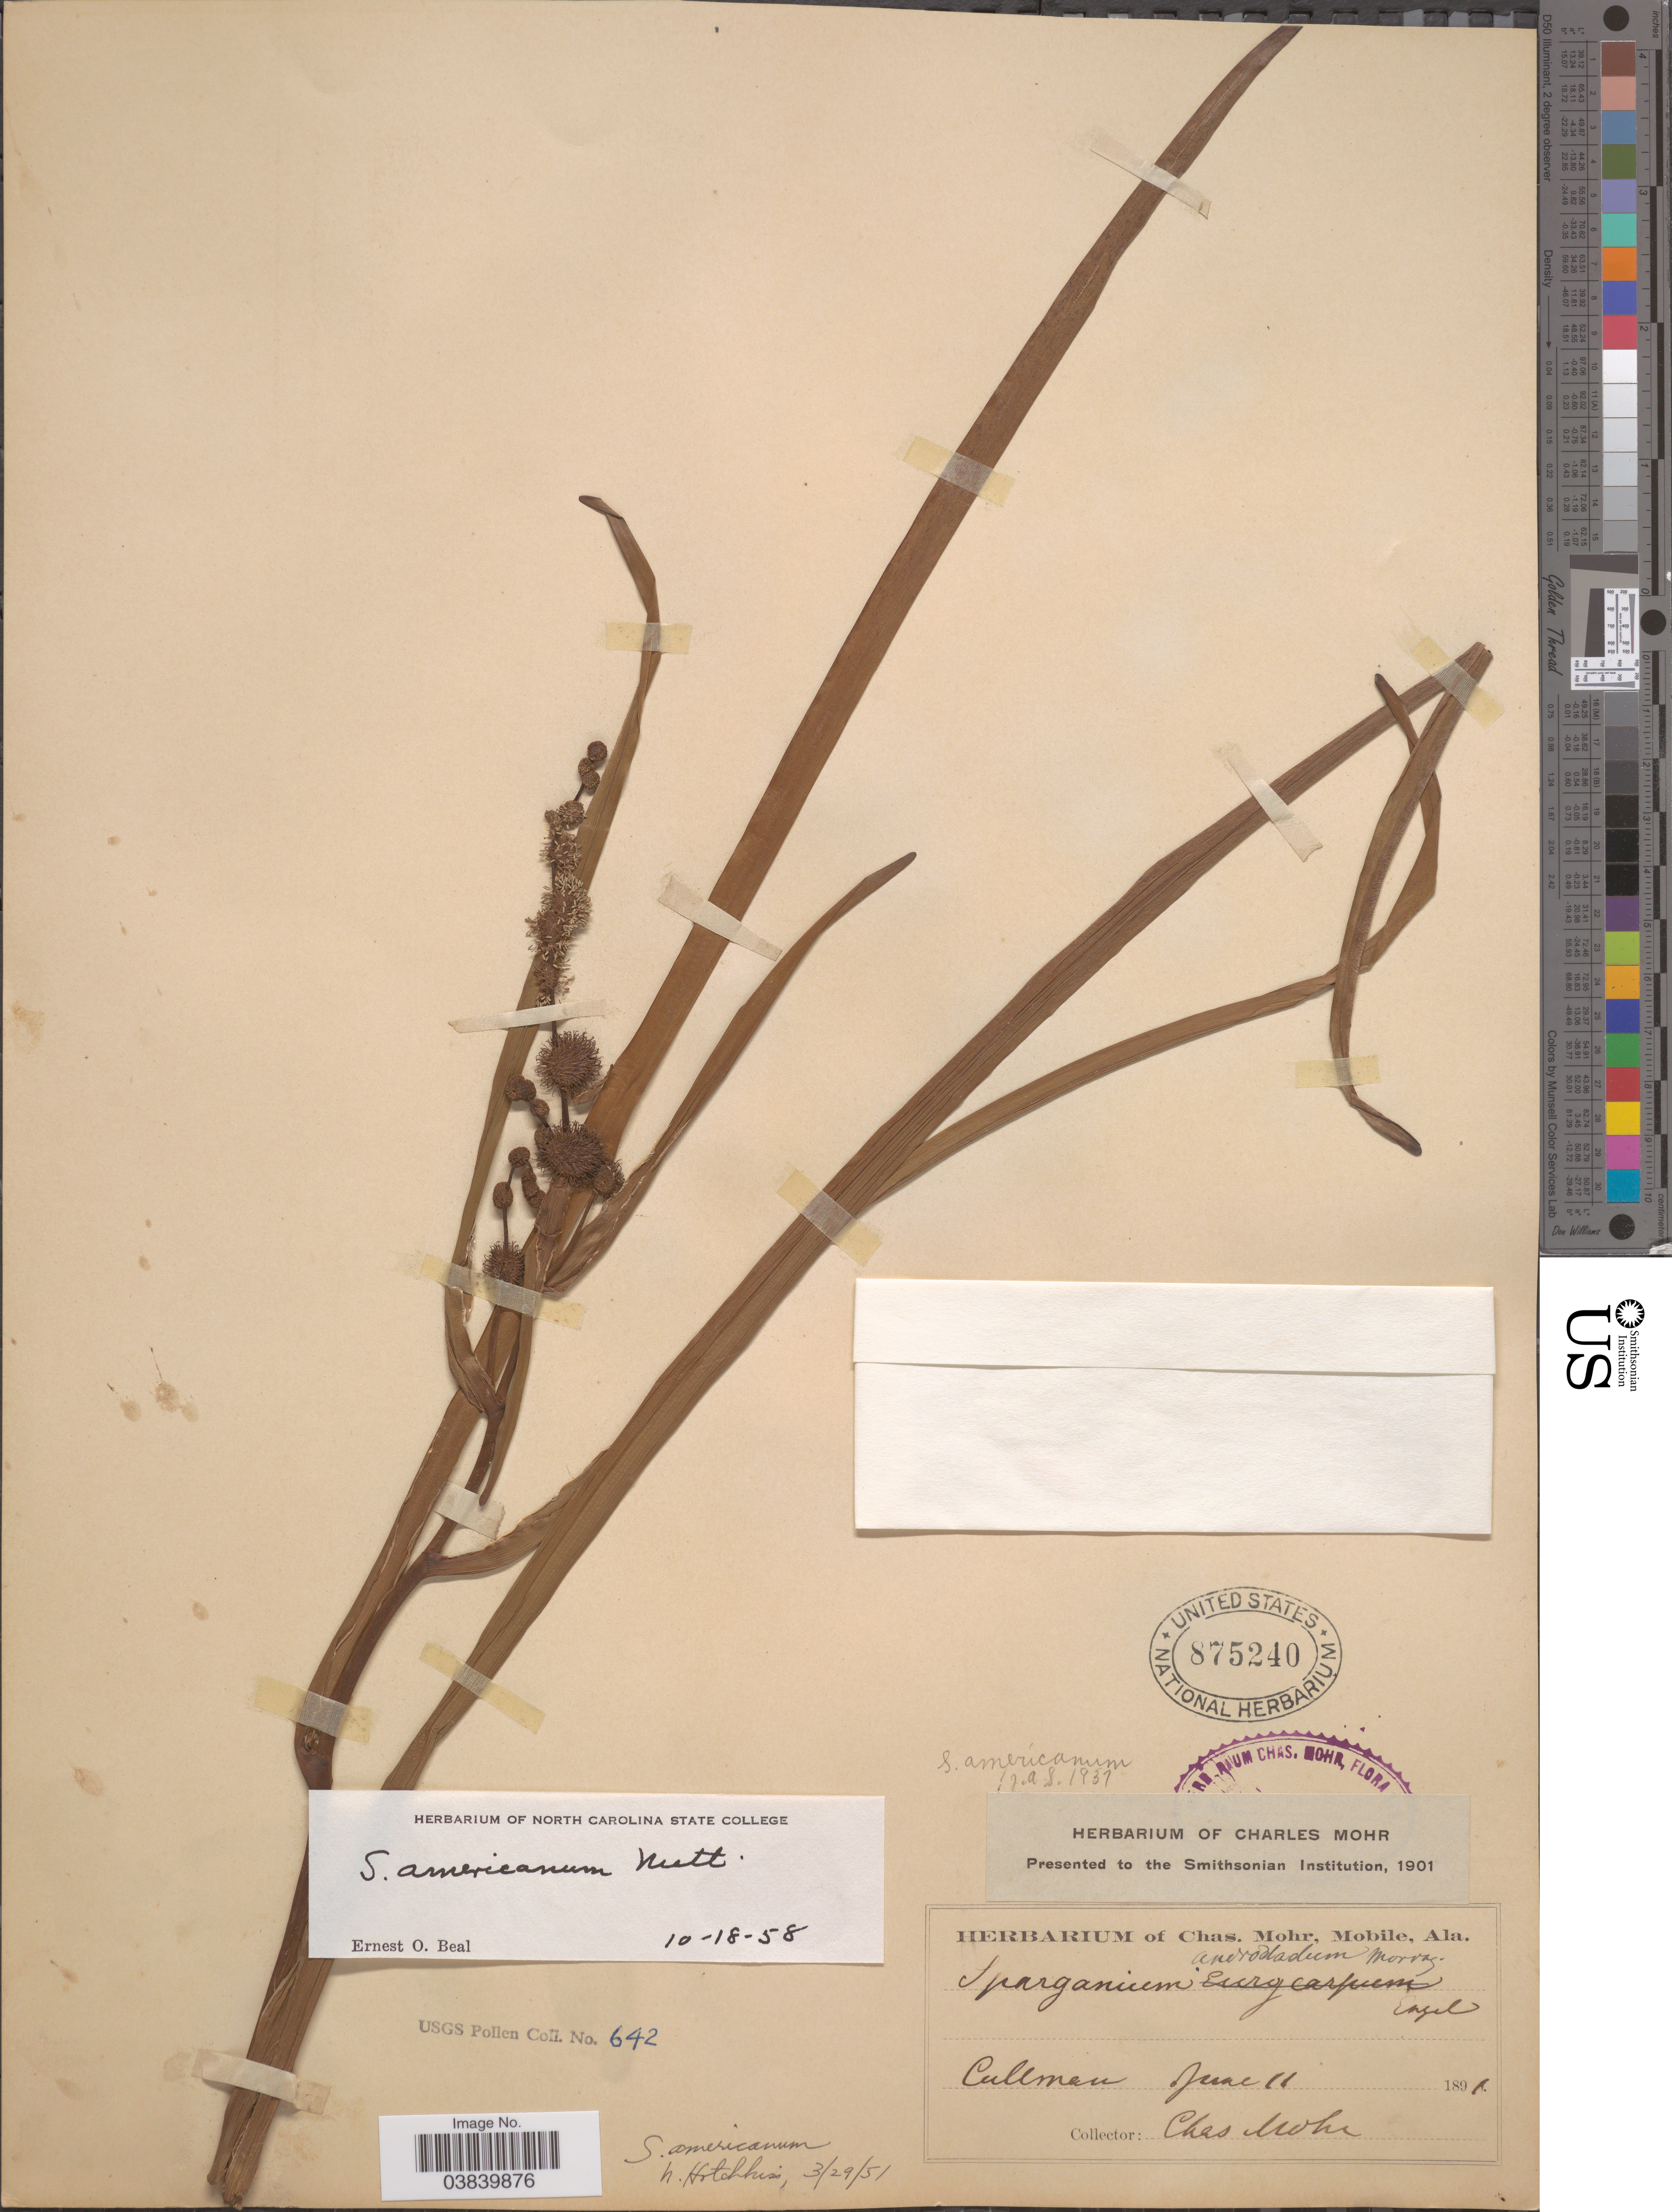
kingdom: Plantae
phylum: Tracheophyta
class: Liliopsida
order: Poales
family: Typhaceae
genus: Sparganium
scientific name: Sparganium americanum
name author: Nutt.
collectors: Mohr, C. T. (herbarium)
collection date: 1891-06-11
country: United States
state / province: Alabama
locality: Cullman.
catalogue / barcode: US 875240